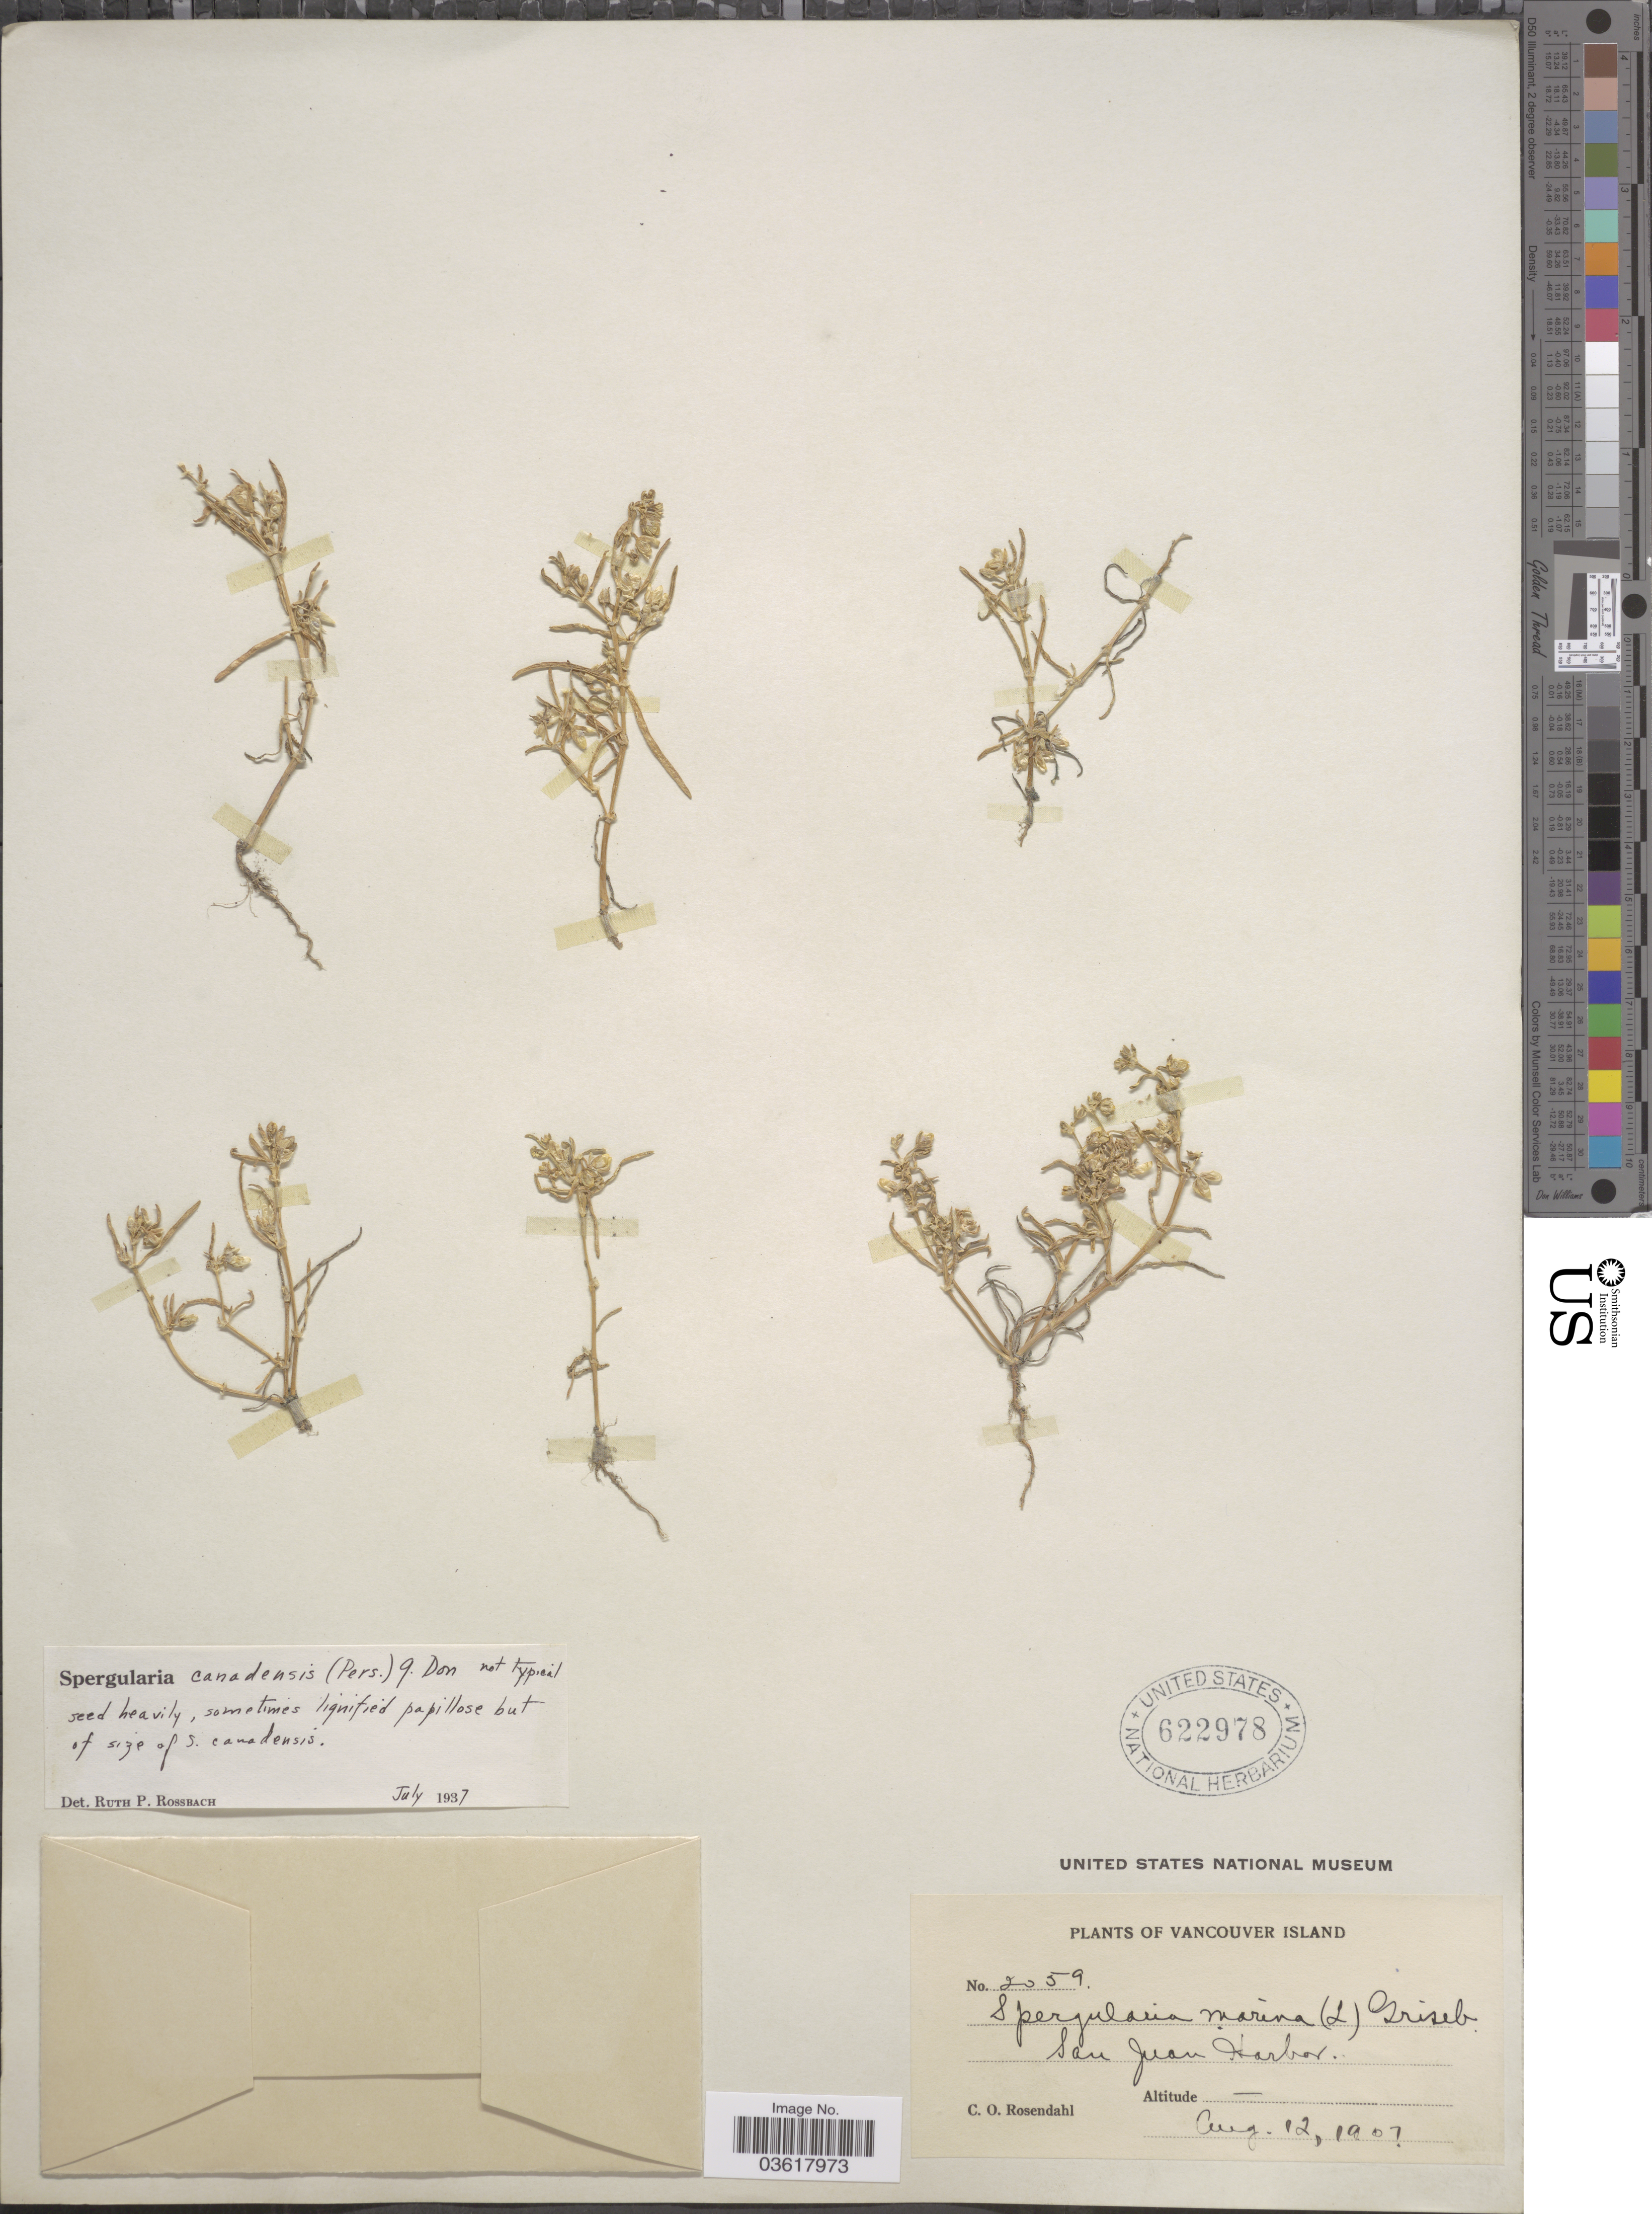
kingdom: Plantae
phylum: Tracheophyta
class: Magnoliopsida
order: Caryophyllales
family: Caryophyllaceae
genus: Spergularia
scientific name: Spergularia canadensis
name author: (Pers.) G. Don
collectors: C. O. Rosendahl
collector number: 2059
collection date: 1907-08-12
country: Canada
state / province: British Columbia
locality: Vancouver Island. San Juan Harbor.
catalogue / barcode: US 622978